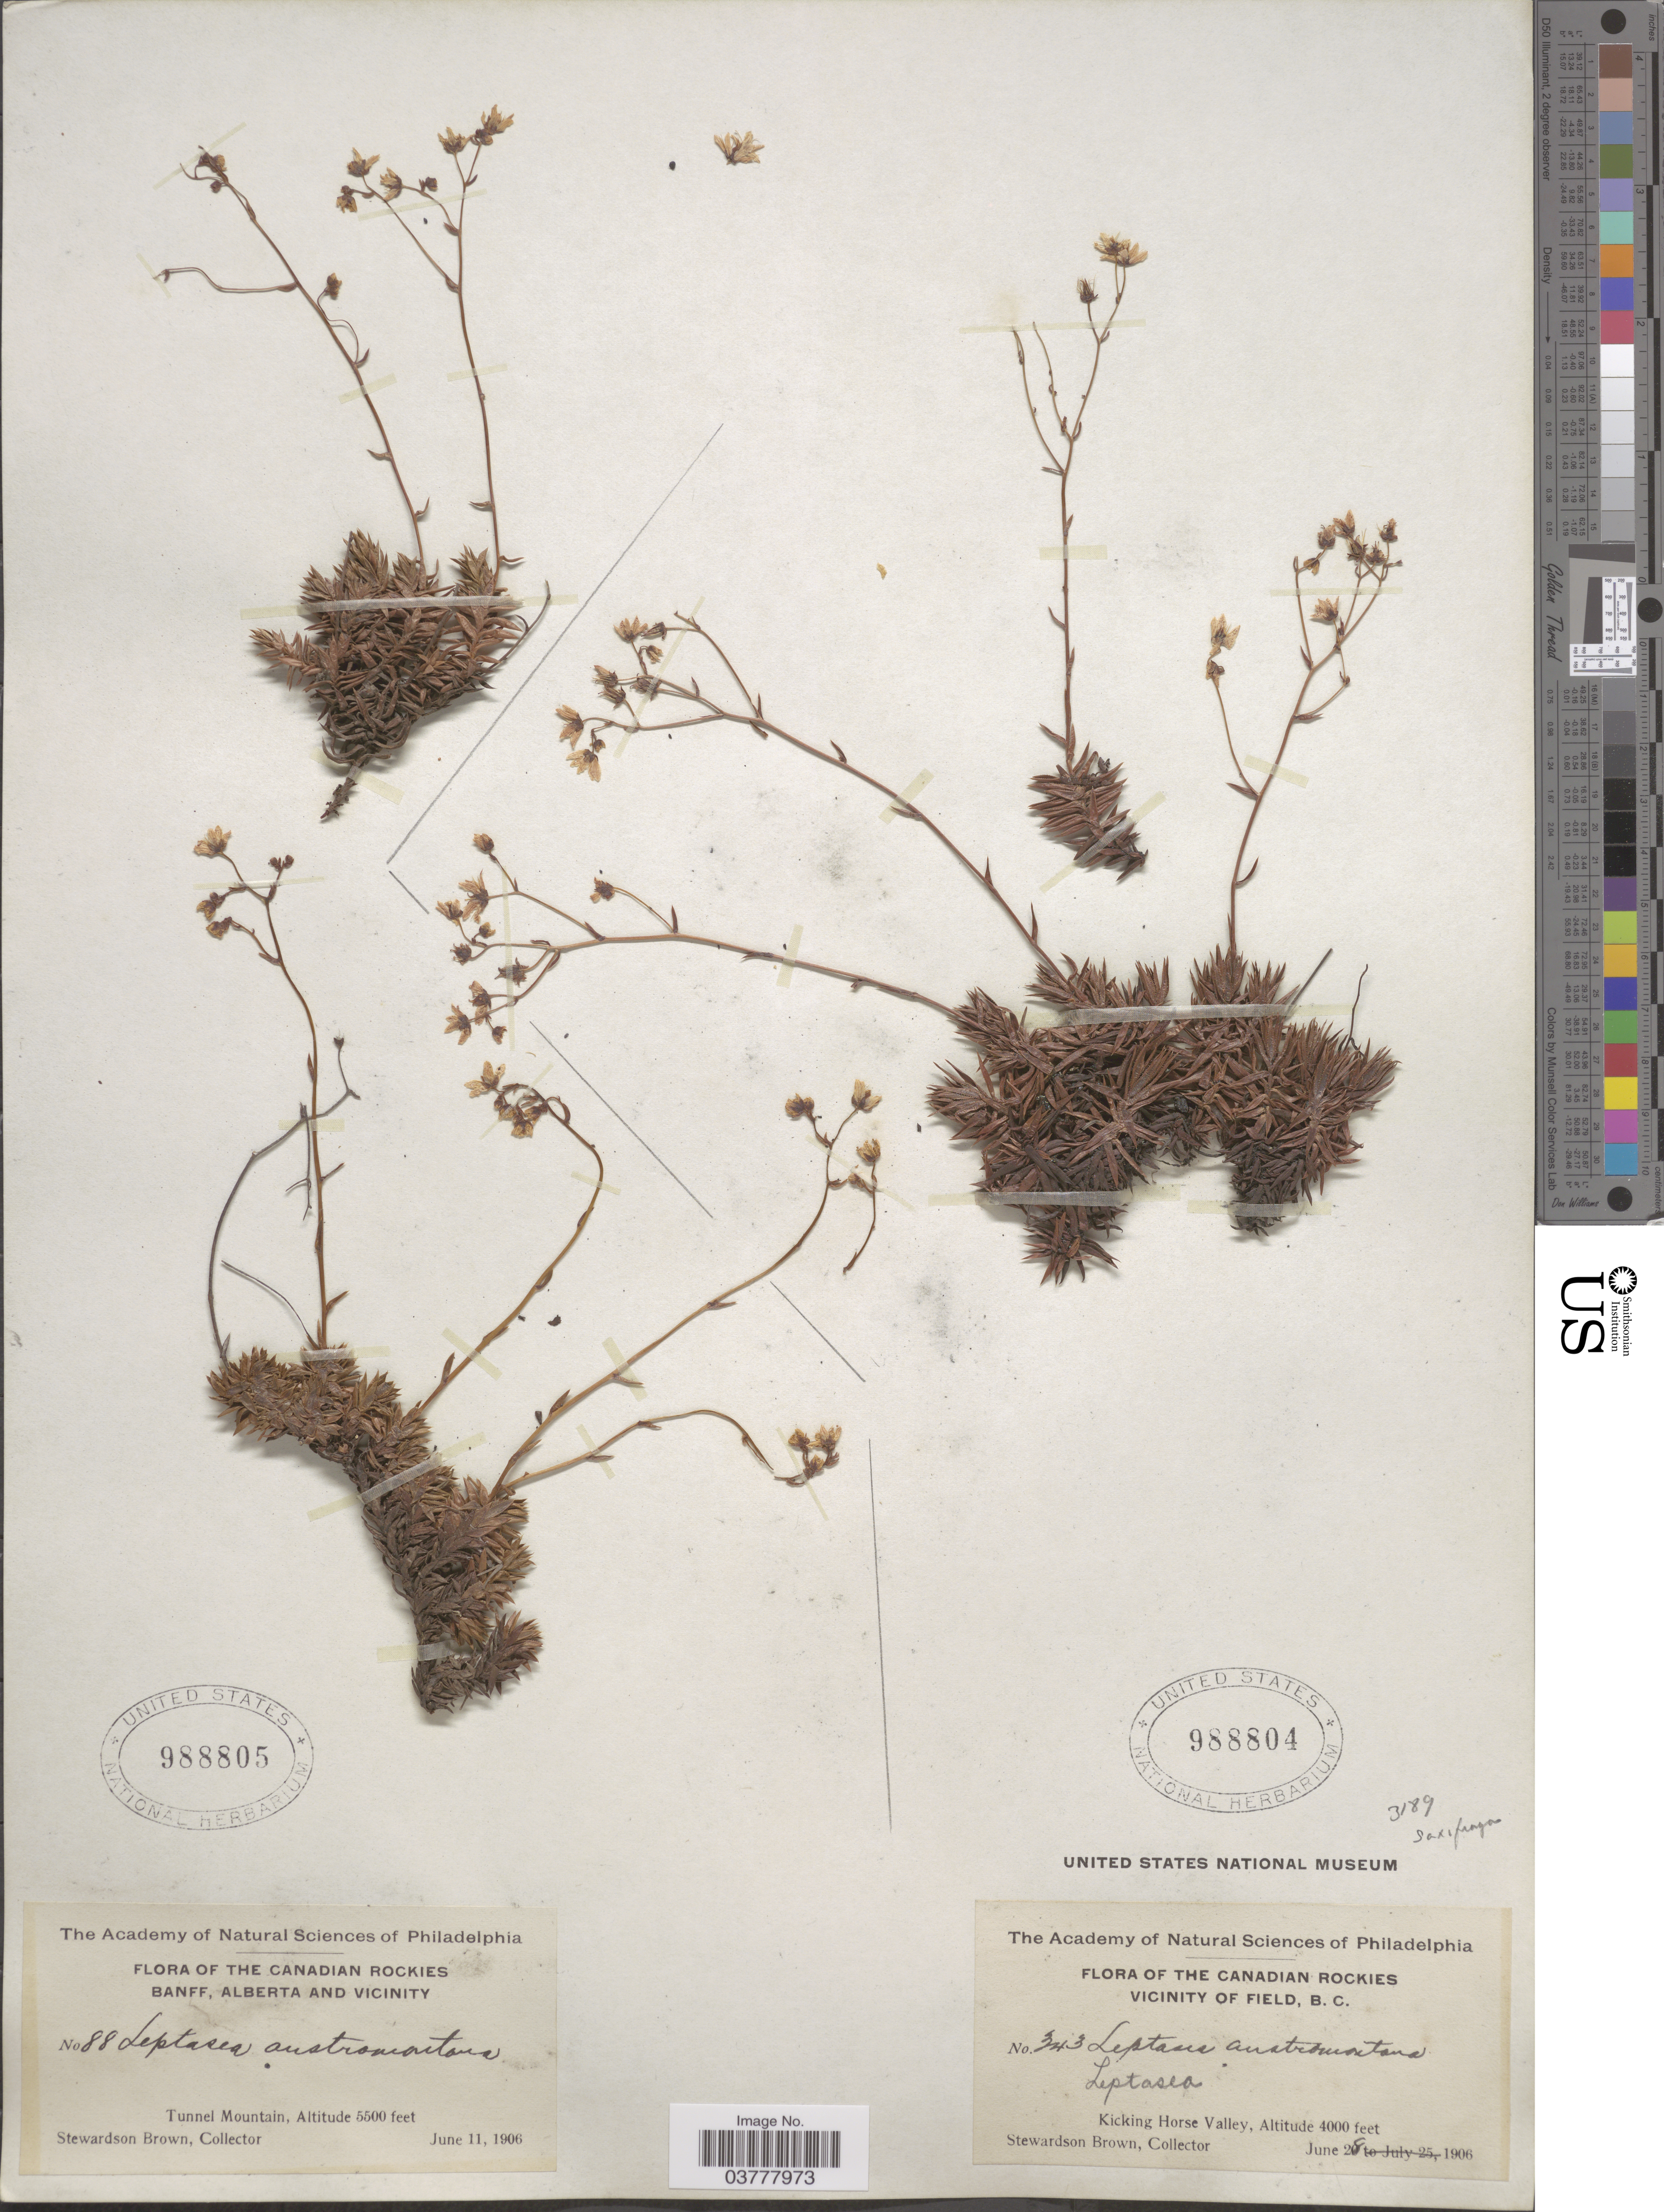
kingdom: Plantae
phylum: Tracheophyta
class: Magnoliopsida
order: Saxifragales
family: Saxifragaceae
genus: Saxifraga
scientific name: Saxifraga bronchialis subsp. austromontana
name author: (Wiegand) Piper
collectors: S. Brown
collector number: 343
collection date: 1906-06-28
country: Canada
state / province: British Columbia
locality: The Canadian Rockies. Vicinity of field. Kicking Horse Valley.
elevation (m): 1219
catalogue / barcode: US 988804-2